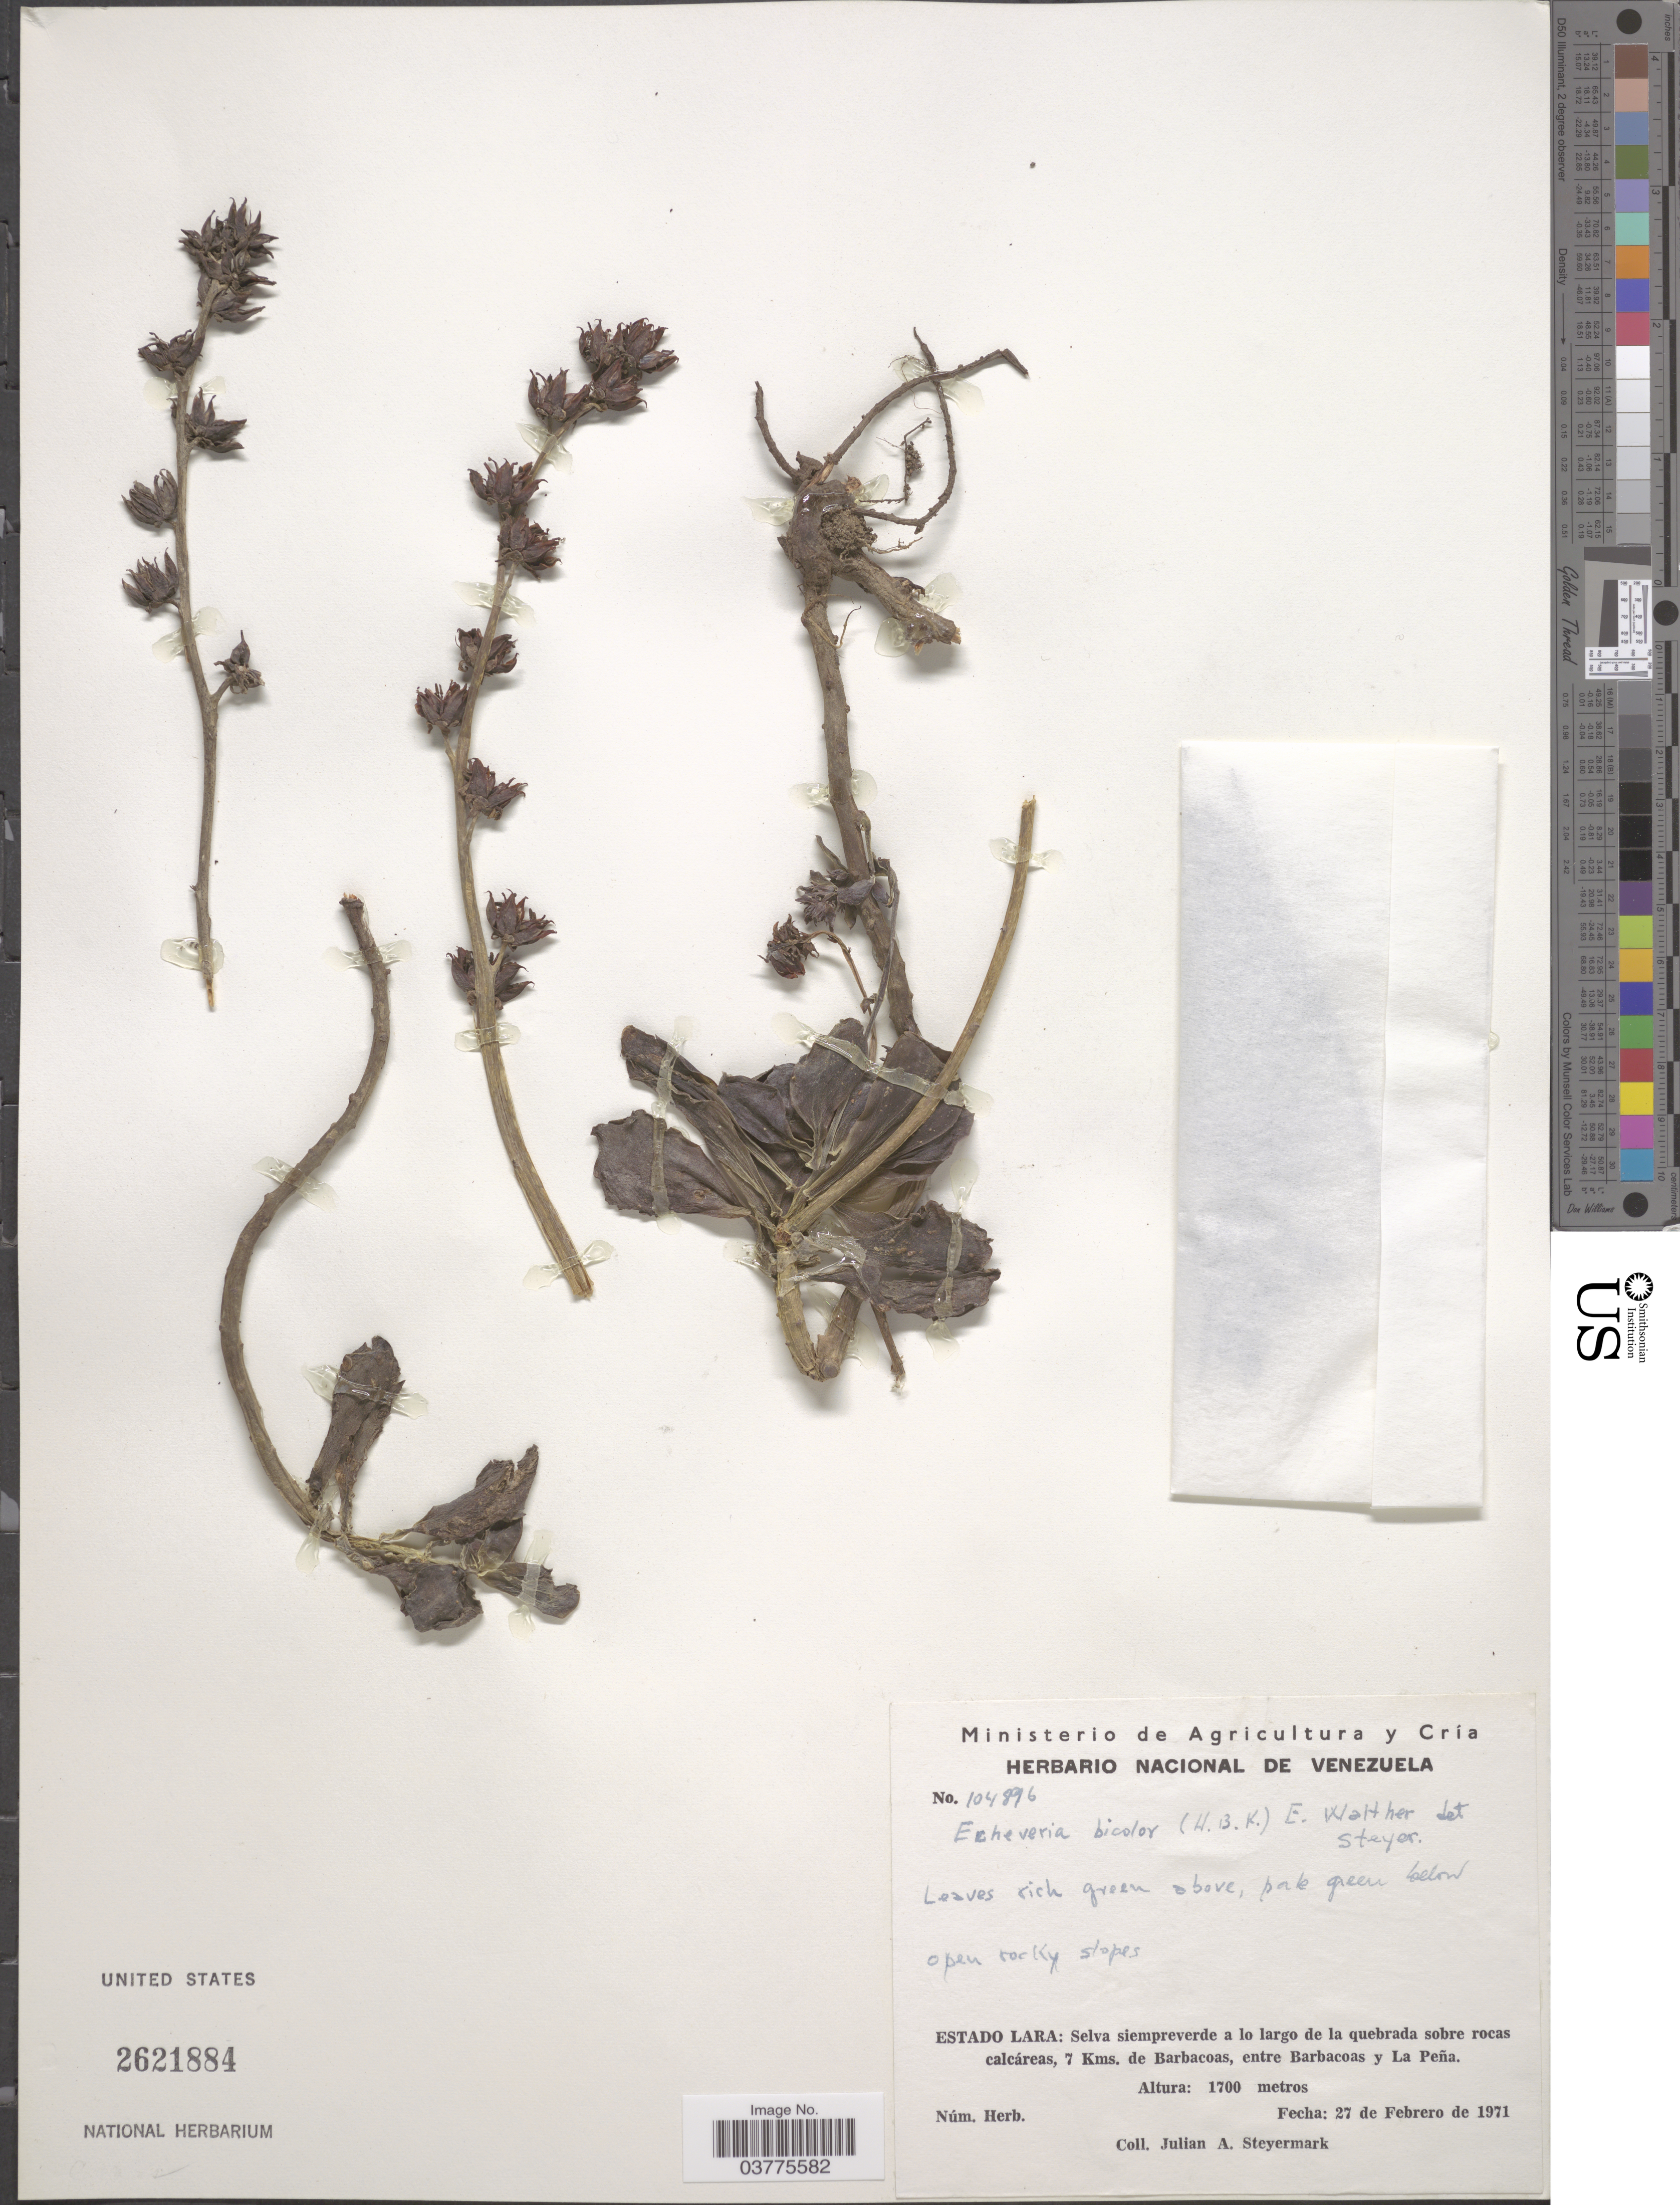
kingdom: Plantae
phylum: Tracheophyta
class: Magnoliopsida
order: Saxifragales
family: Crassulaceae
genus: Echeveria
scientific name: Echeveria bicolor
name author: (Kunth) E. Walther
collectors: J. Steyermark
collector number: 104896*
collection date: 1971-02-27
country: Venezuela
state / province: Lara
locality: Estado Lara: Selva siempreverde a lo largo de la quebrada sobre rocas calcáreas, 7 Kms. de Barbacoas, entre Barbacoas y La Peña.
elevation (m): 1700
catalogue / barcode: US 2621884